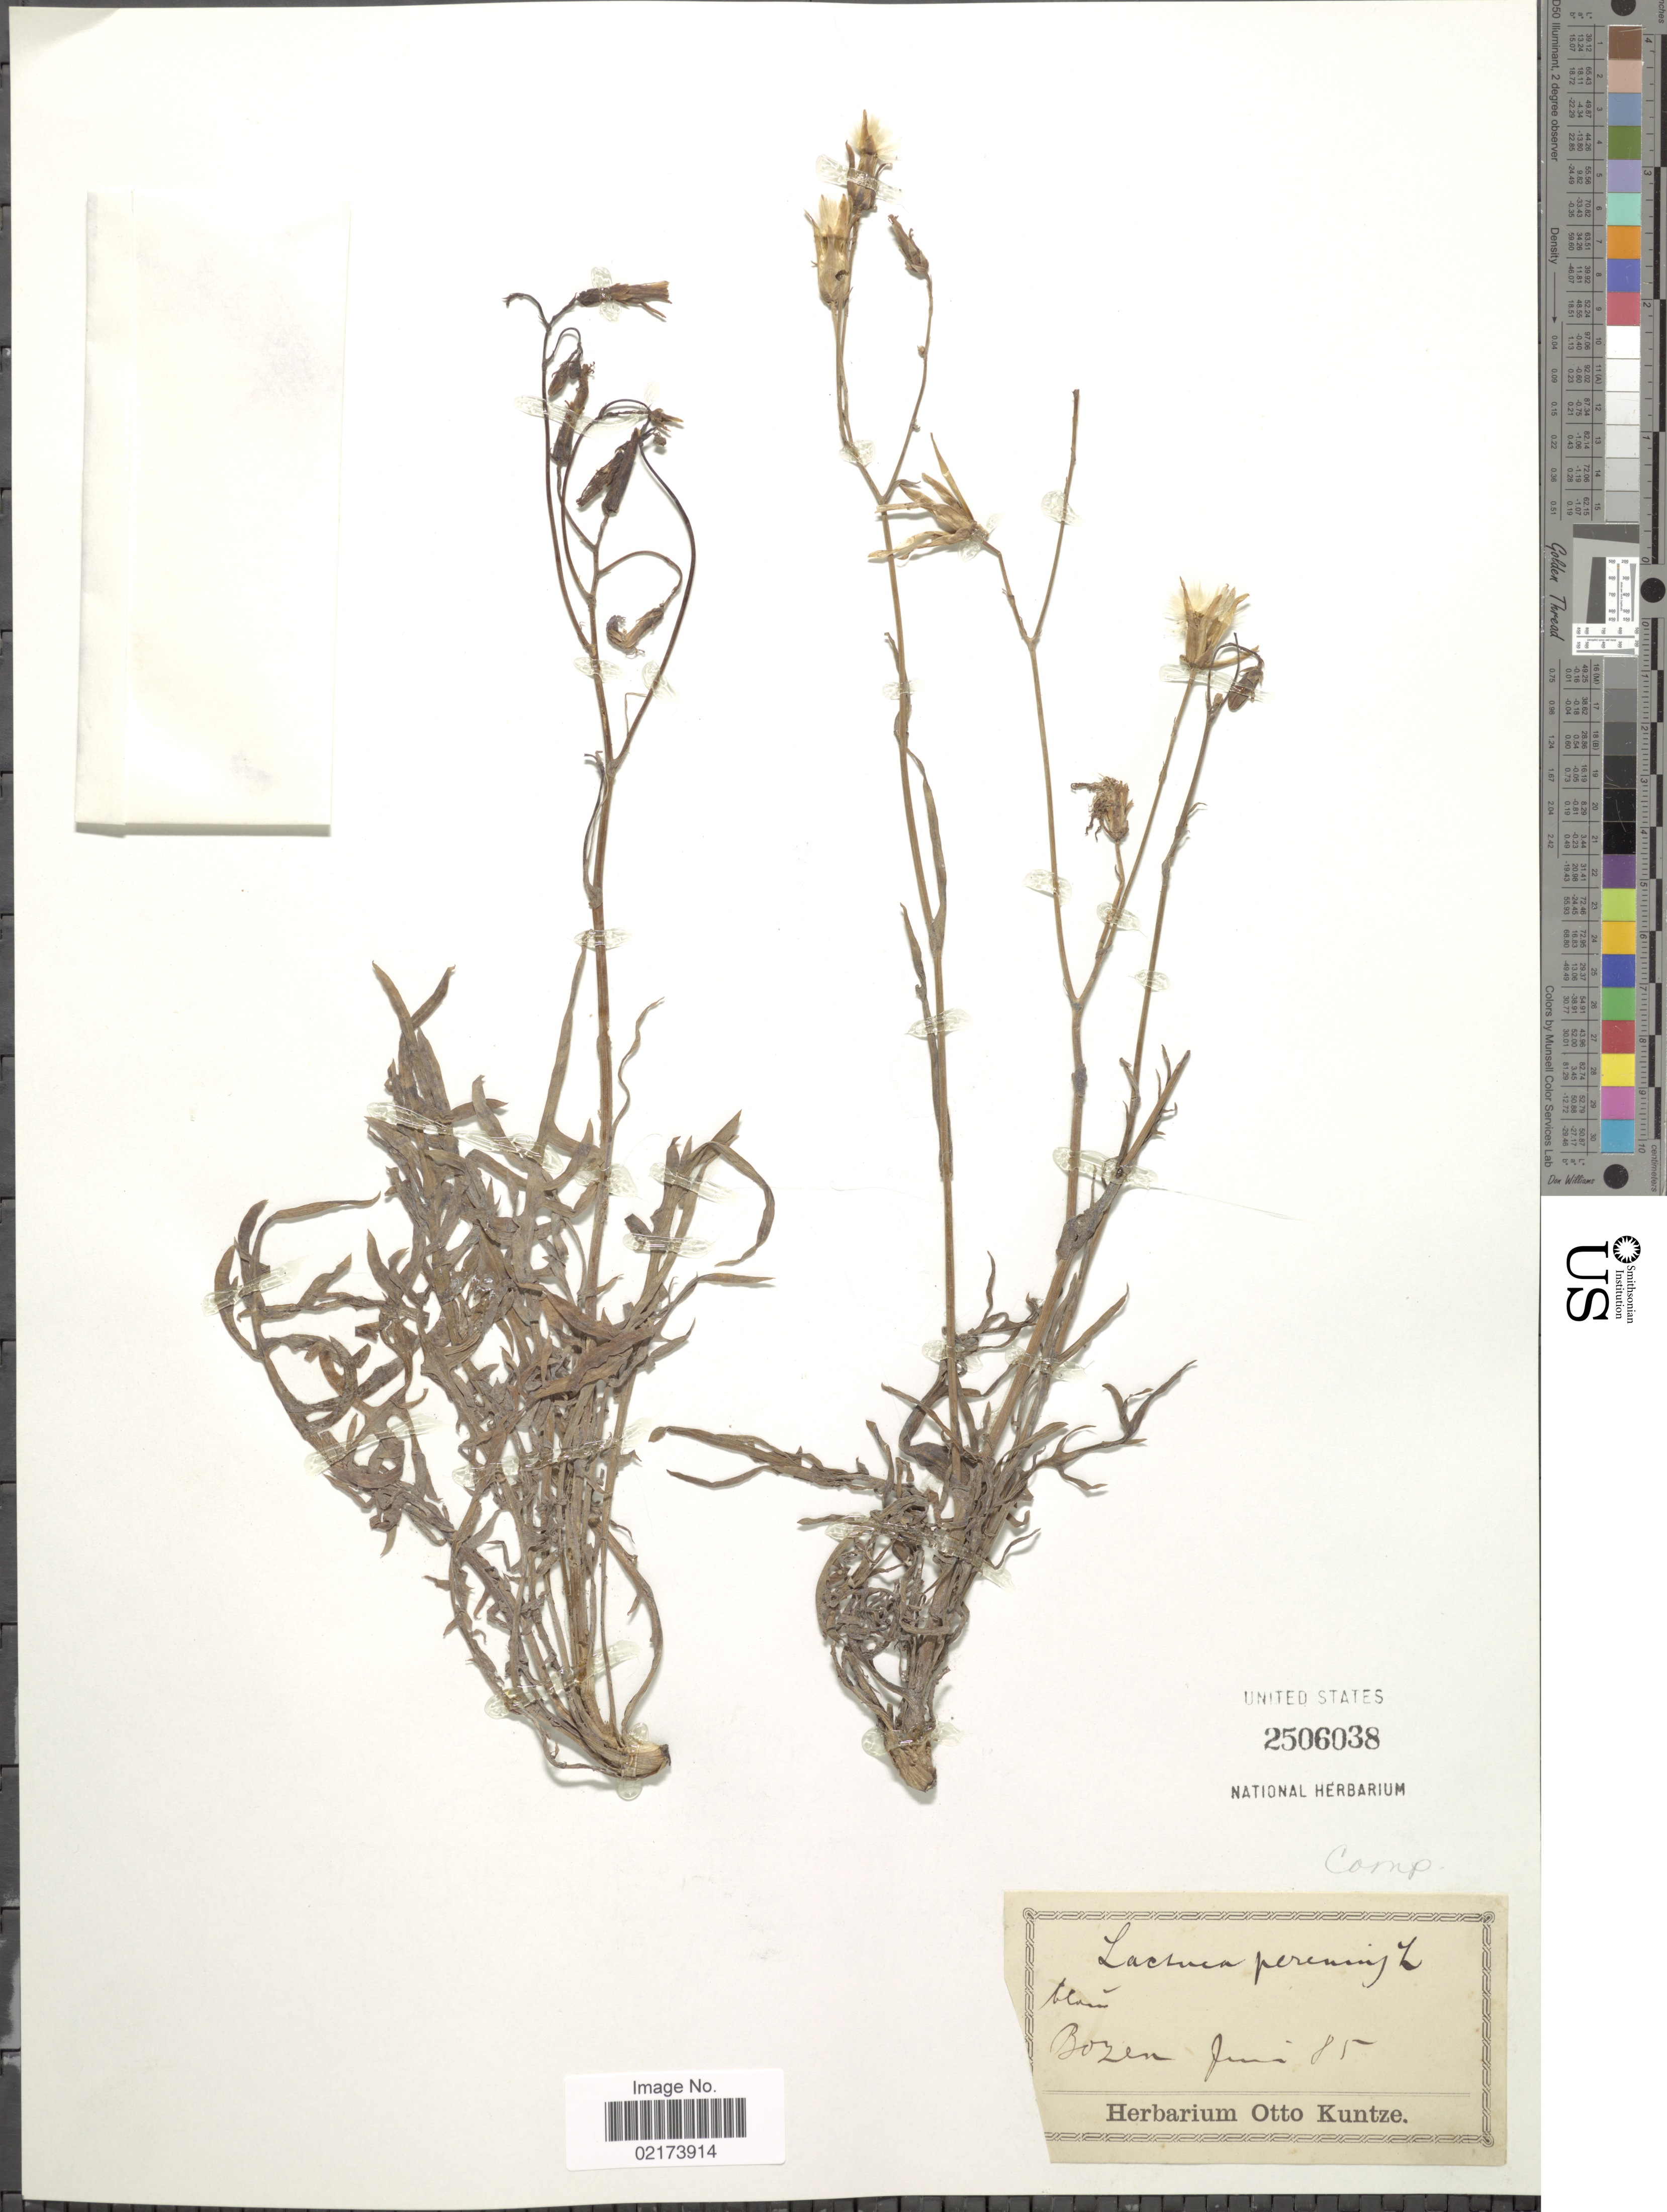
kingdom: Plantae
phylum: Tracheophyta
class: Magnoliopsida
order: Asterales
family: Asteraceae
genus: Lactuca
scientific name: Lactuca perennis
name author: L.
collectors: ex Herb. O. Kuntze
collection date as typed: Transcribed d/m/y: /6/85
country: Italy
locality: Bozen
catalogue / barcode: US 2506038